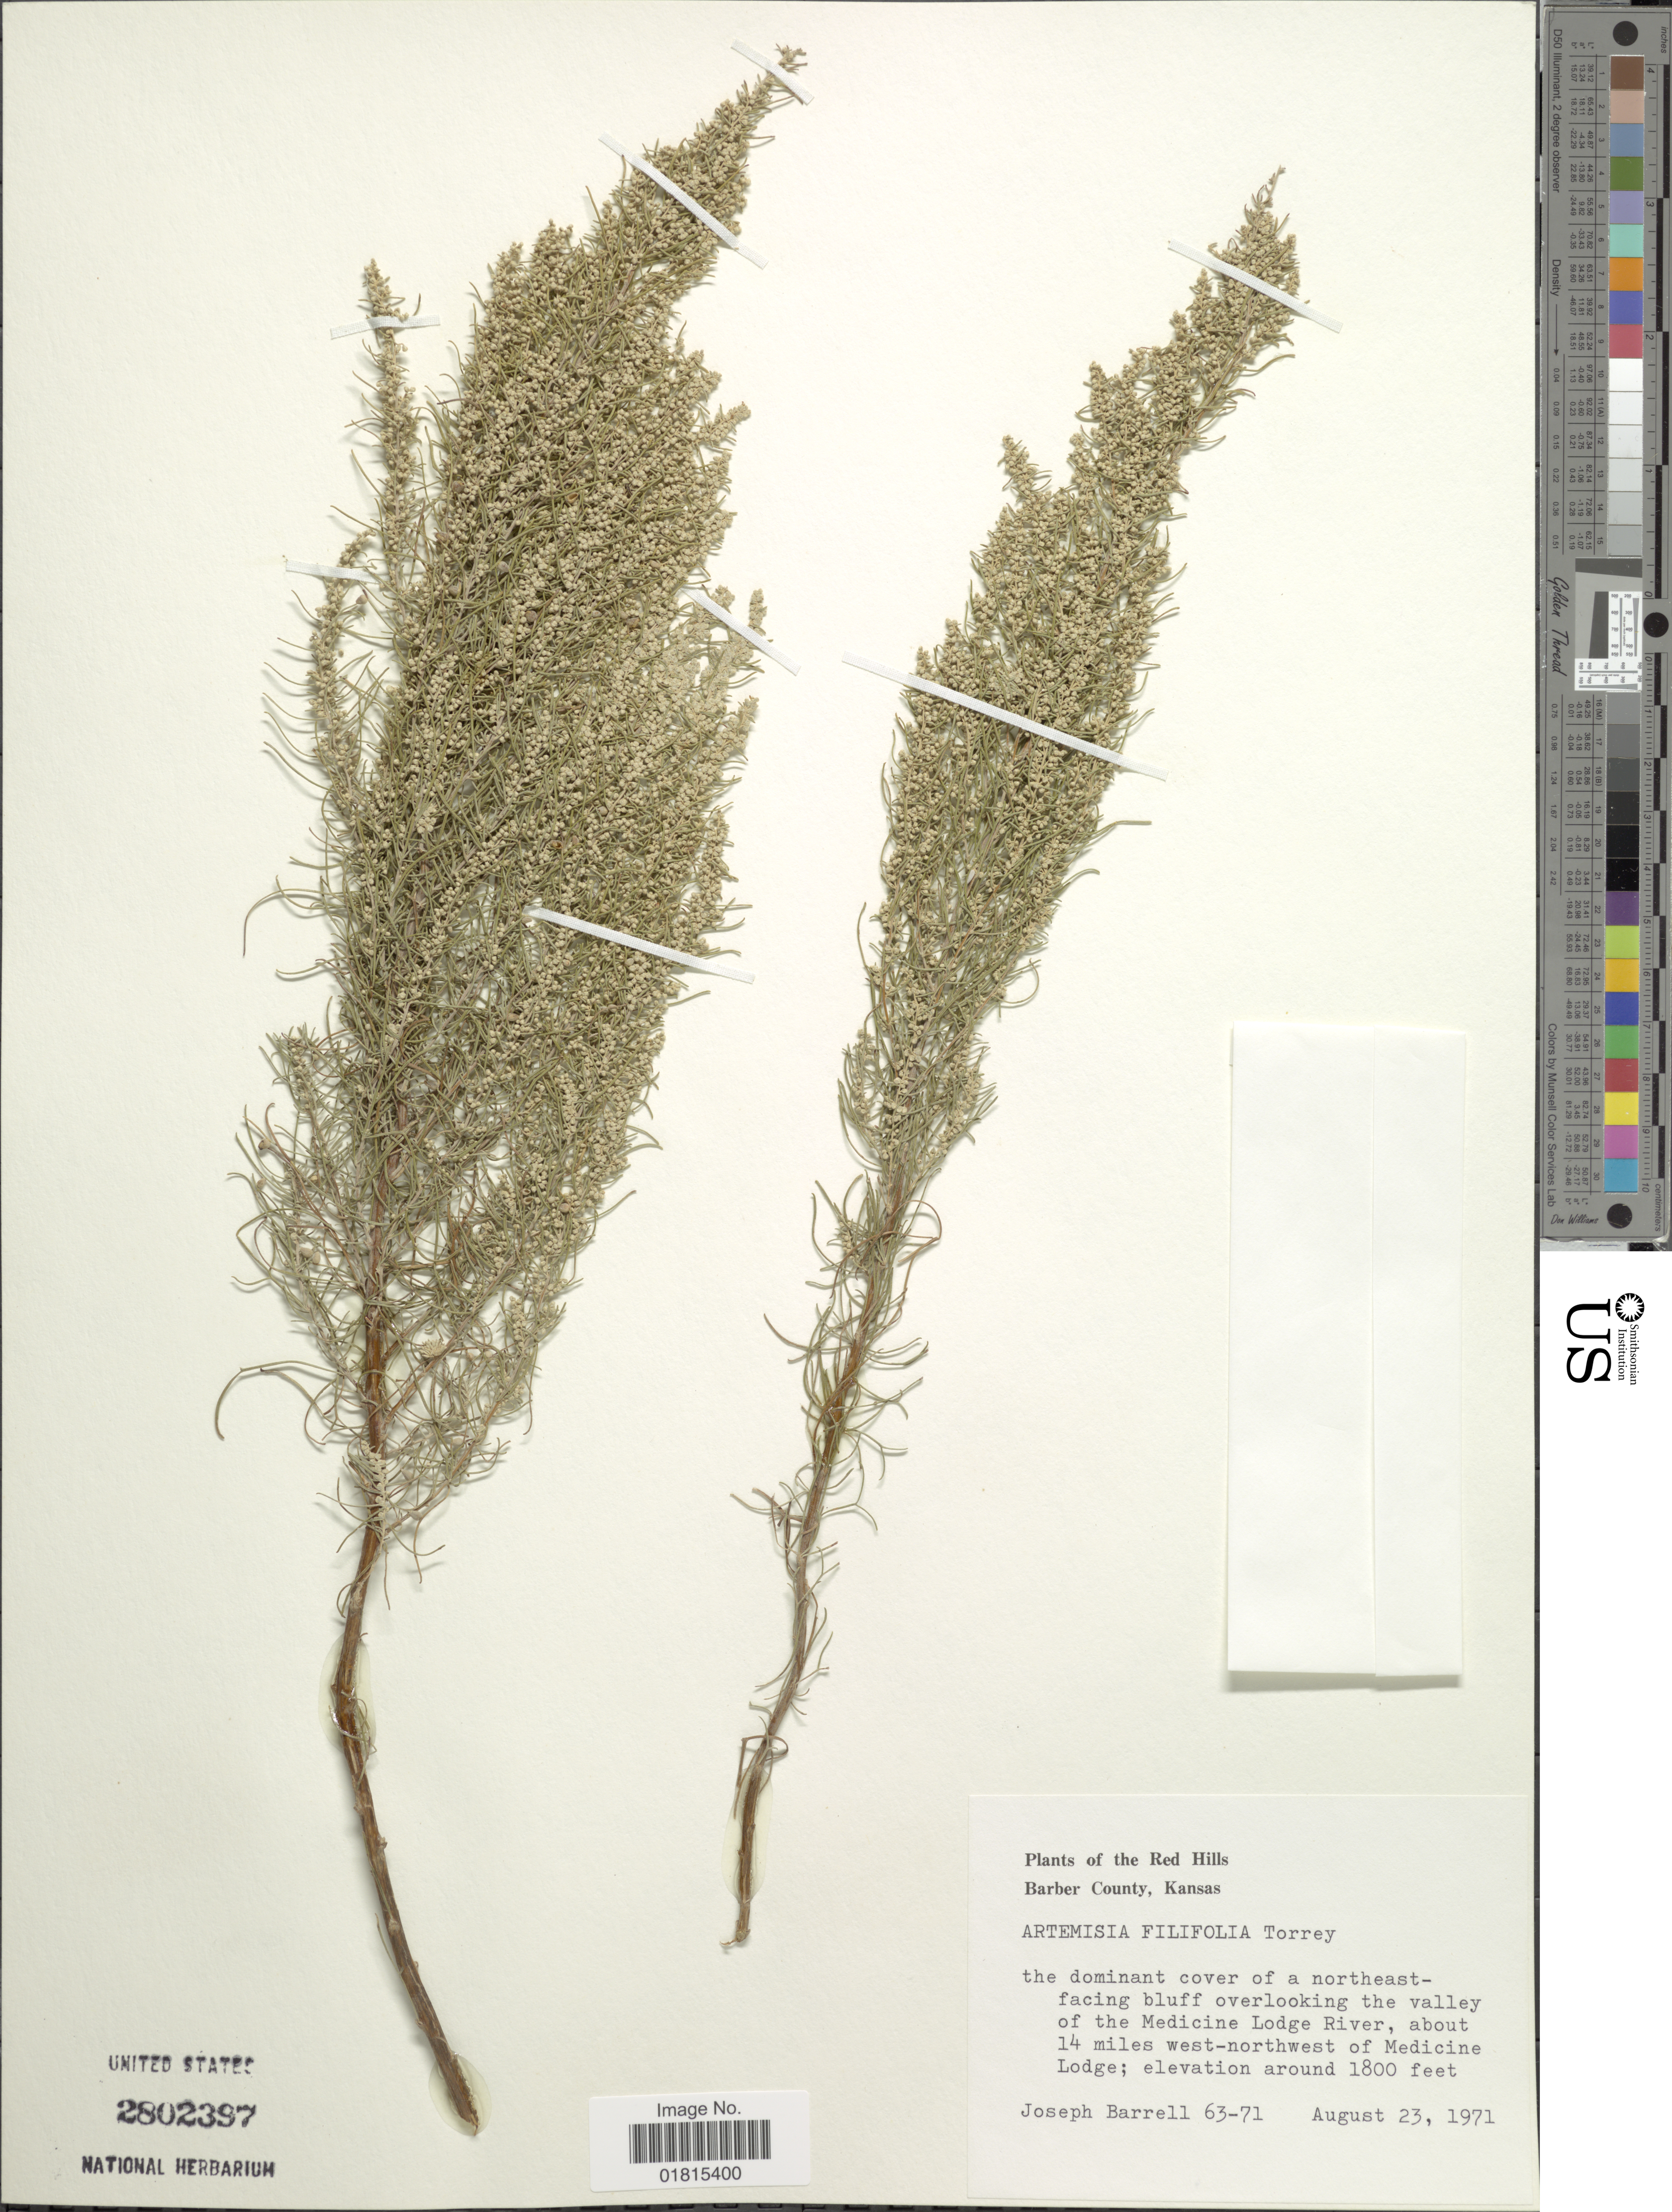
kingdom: Plantae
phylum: Tracheophyta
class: Magnoliopsida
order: Asterales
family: Asteraceae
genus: Artemisia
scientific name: Artemisia filifolia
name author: Torr.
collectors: J. Barrell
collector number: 63-71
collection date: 1971-08-23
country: United States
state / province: Kansas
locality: Red Hills. Barber County, The dominant cover of a northeast-facing bluff overlooking the valley of the Medicine Lodge River, about 14 miles west-northwest of Medicine Lodge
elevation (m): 549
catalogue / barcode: US 2802397